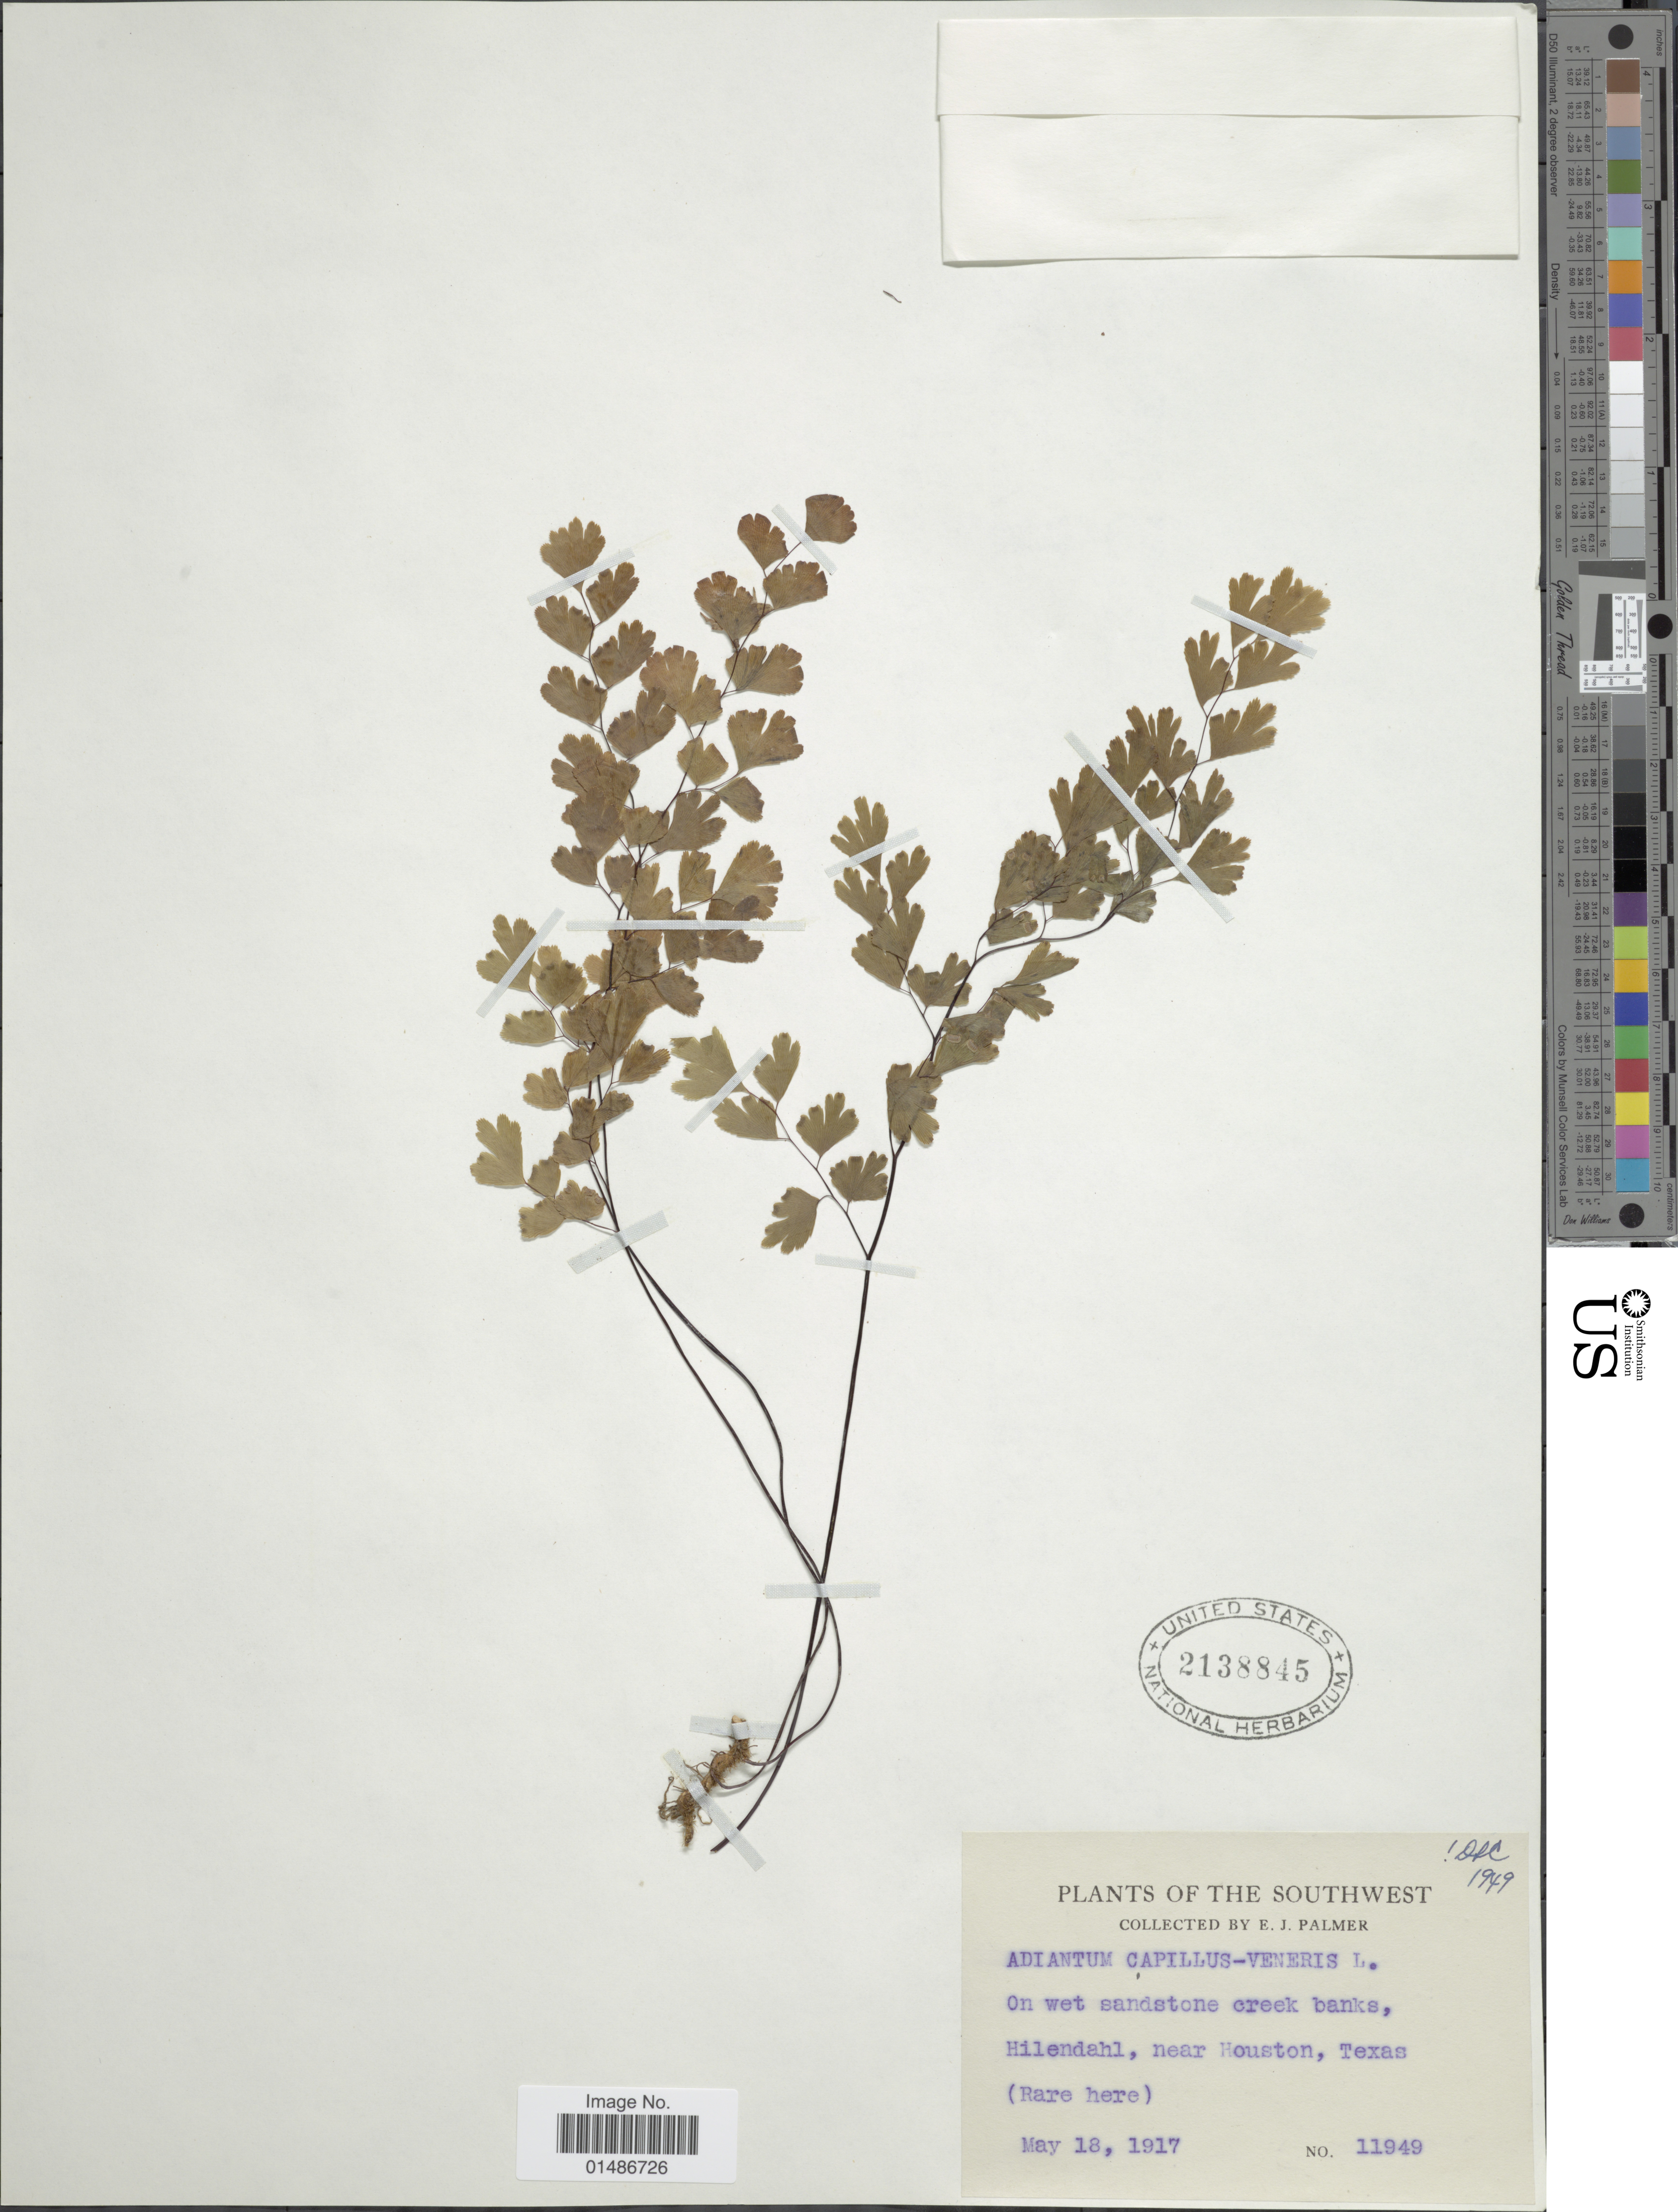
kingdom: Plantae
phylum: Tracheophyta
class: Polypodiopsida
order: Polypodiales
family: Pteridaceae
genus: Adiantum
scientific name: Adiantum capillus-veneris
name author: L.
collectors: E. J. Palmer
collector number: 11949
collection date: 1917-05-18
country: United States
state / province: Texas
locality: Southwest. On wet sandstone creek banks, Hilendahl, near Houston.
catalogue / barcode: US 2138845